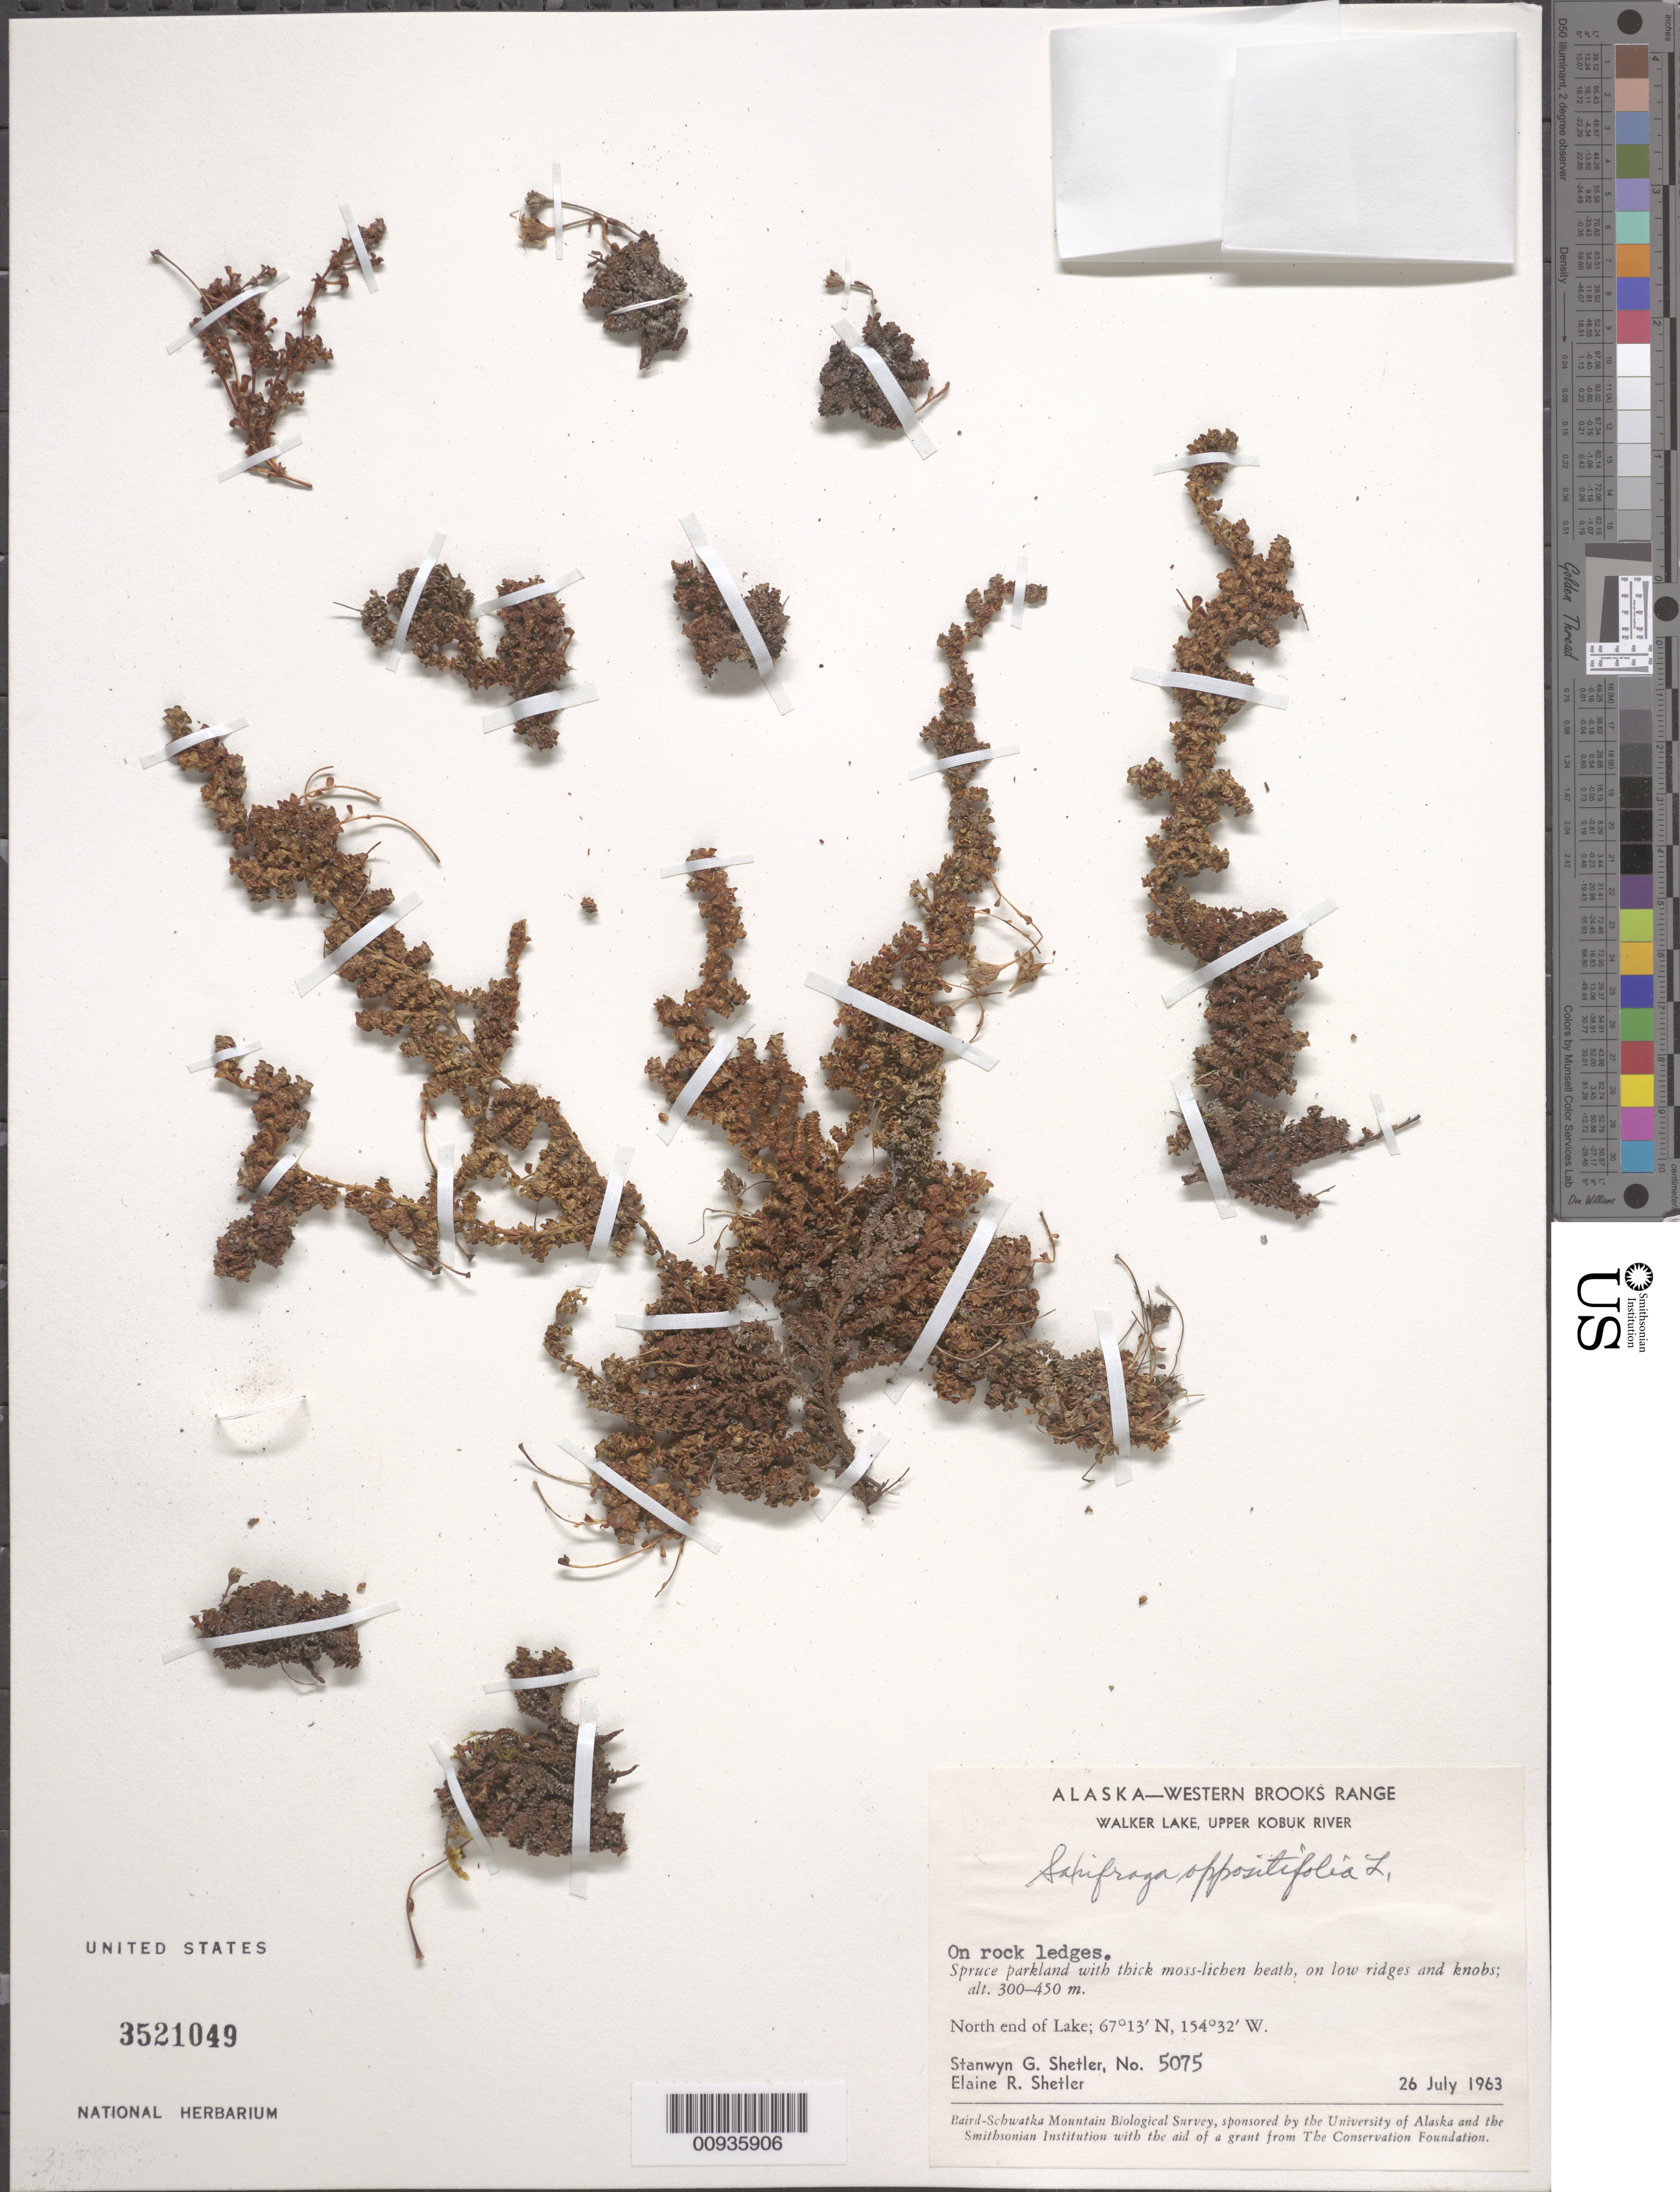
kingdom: Plantae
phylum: Tracheophyta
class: Magnoliopsida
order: Saxifragales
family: Saxifragaceae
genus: Saxifraga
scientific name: Saxifraga oppositifolia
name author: L.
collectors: S. Shetler & E. R. Shetler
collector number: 5075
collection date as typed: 26 Jul 1963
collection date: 1963-07-26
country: United States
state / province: Alaska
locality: North end of Walker Lake. Western Brooks Range, Upper Kobuk River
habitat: Spruce parkland with thick moss-lichen heath, on low ridges and knobs. On rock ledges.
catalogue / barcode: US 3521049